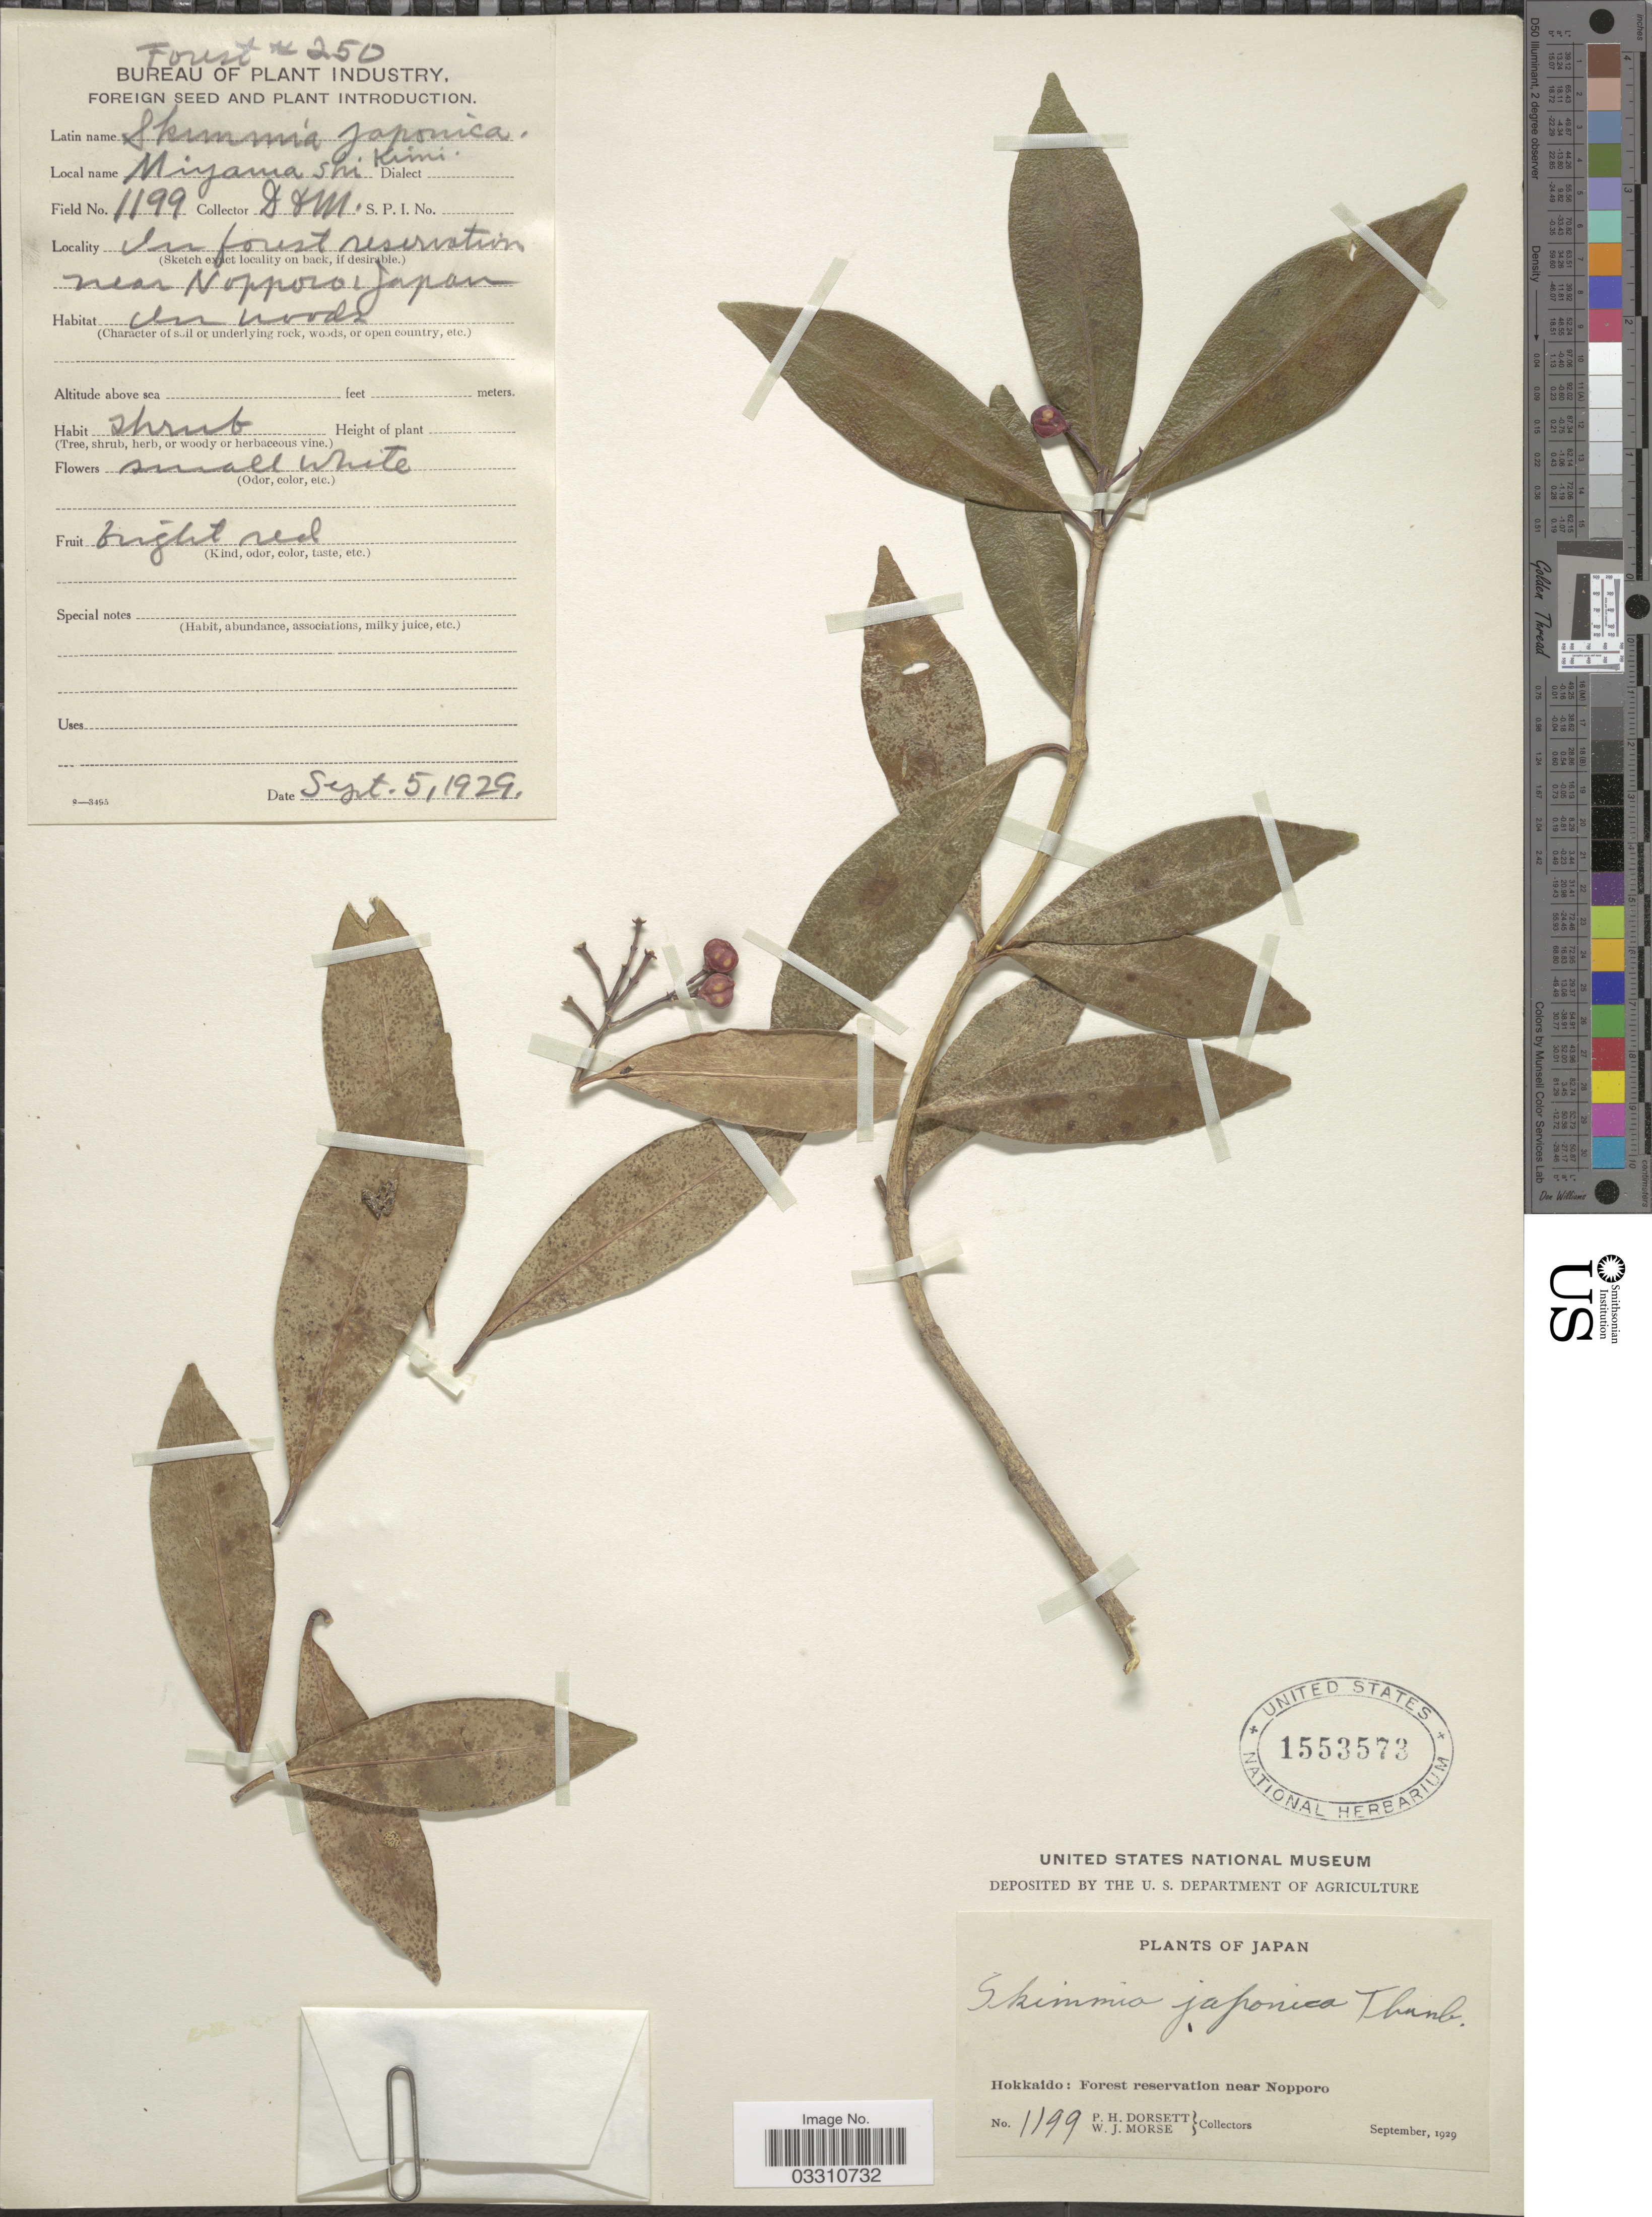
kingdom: Plantae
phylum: Tracheophyta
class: Magnoliopsida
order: Sapindales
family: Rutaceae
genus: Skimmia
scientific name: Skimmia japonica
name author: Thunb.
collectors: P. H. Dorsett & W. J. Morse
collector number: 1199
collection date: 1929-09-05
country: Japan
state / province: Hokkaidō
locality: Forest reservation near Nopporo.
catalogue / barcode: US 1553573